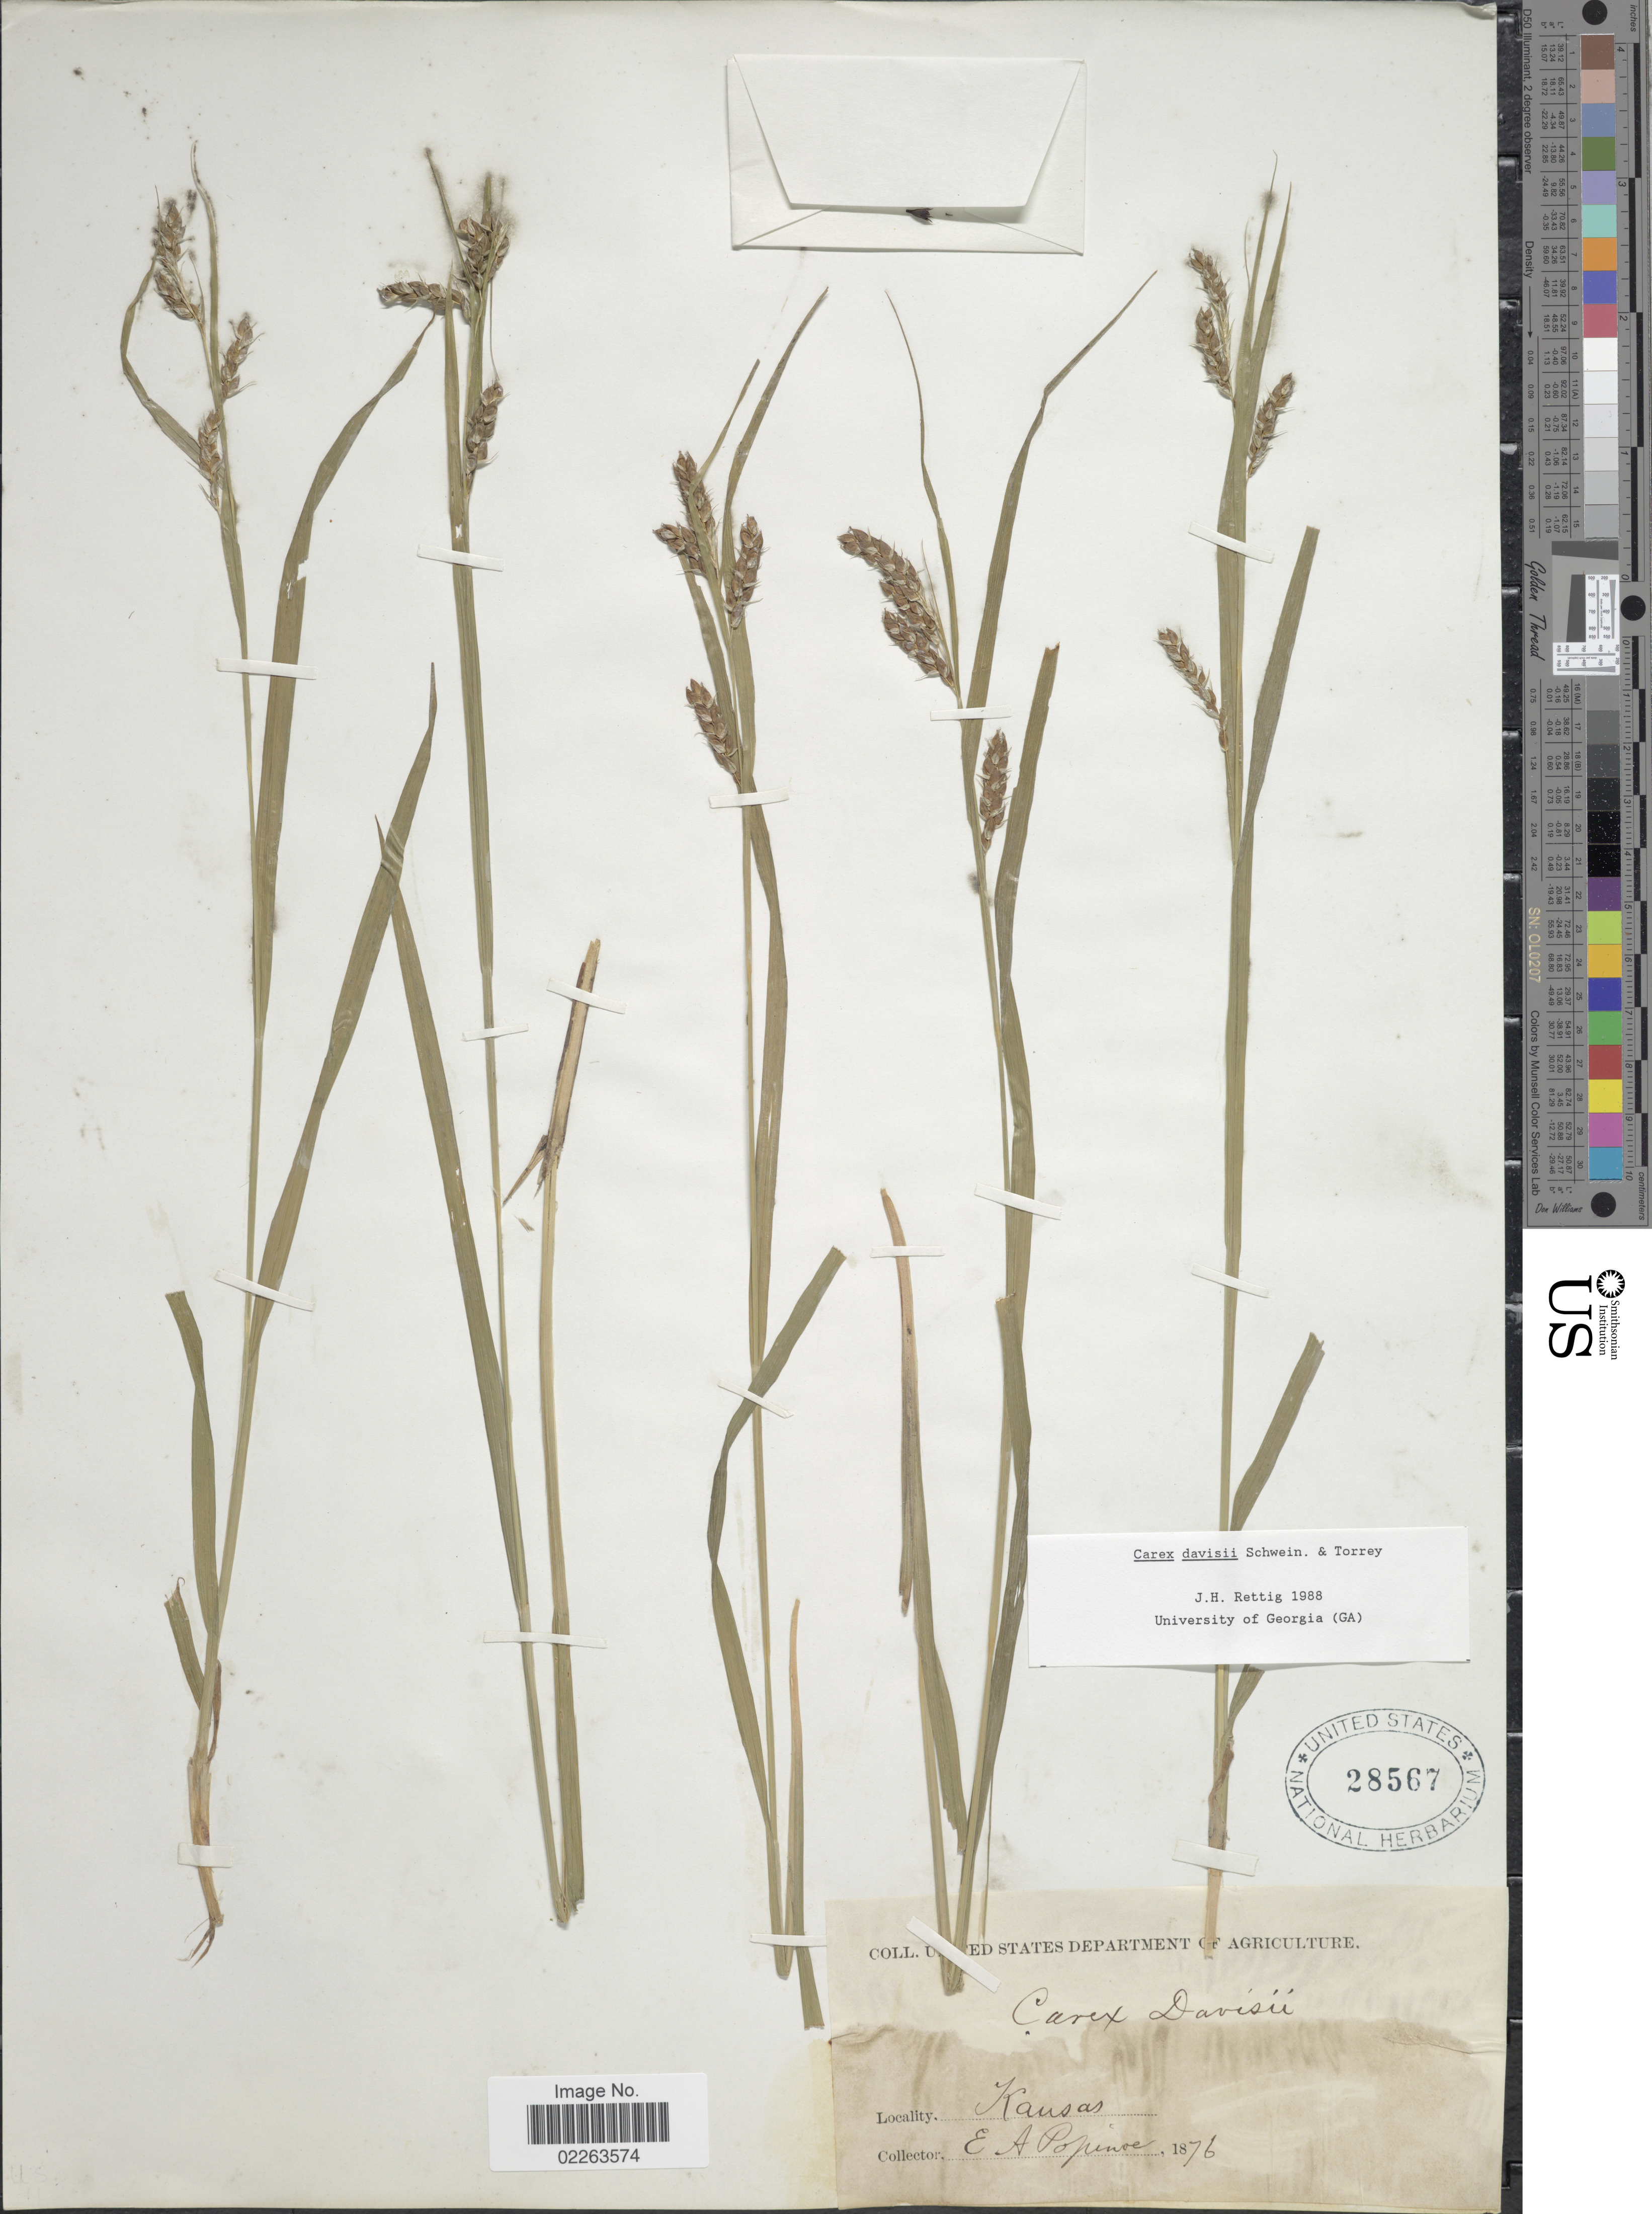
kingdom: Plantae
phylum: Tracheophyta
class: Liliopsida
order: Poales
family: Cyperaceae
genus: Carex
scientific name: Carex davisii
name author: Schwein. & Torr.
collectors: E. A. Popenoe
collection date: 1876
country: United States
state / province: Kansas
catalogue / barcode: US 28567